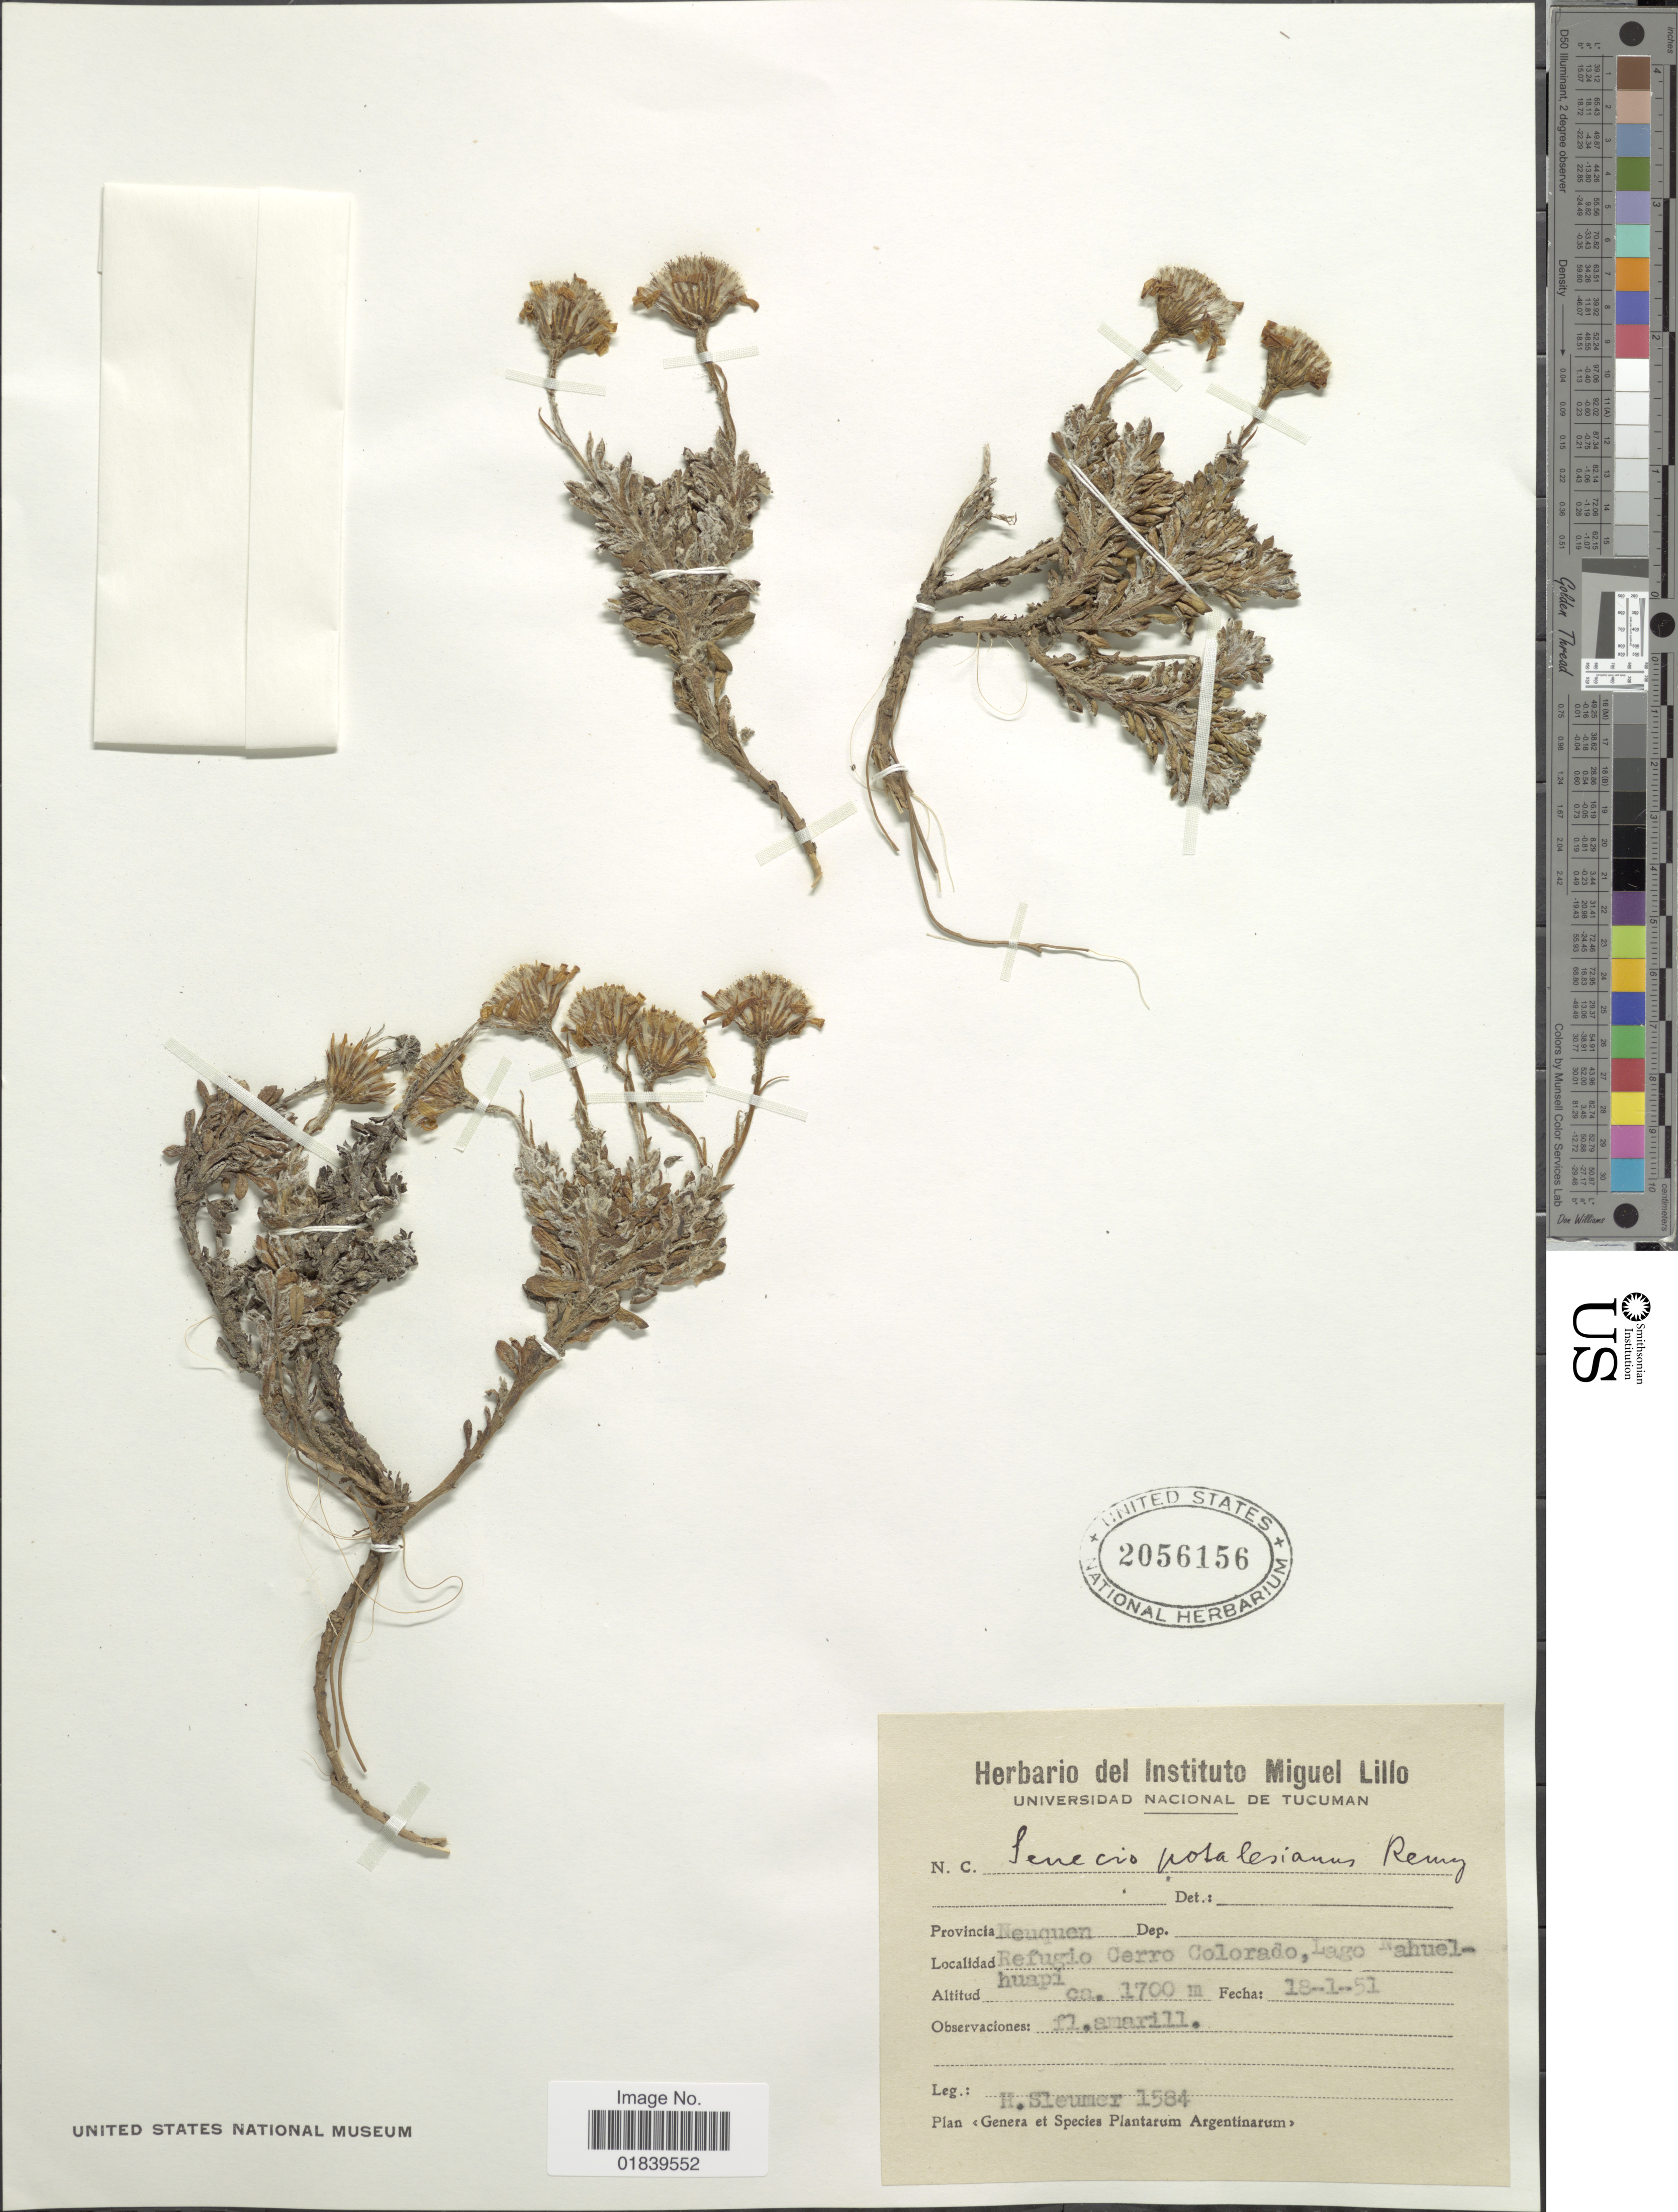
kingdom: Plantae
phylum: Tracheophyta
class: Magnoliopsida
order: Asterales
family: Asteraceae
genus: Senecio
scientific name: Senecio portalesianus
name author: Phil.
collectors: H. O. Sleumer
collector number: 1584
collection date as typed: Transcribed d/m/y: 18/1/51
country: Argentina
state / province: Neuquen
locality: Provincia Neuquen. Refigio Cerro Colorado, Lago Nahuel-Huapi.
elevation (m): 1700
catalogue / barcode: US 2056156